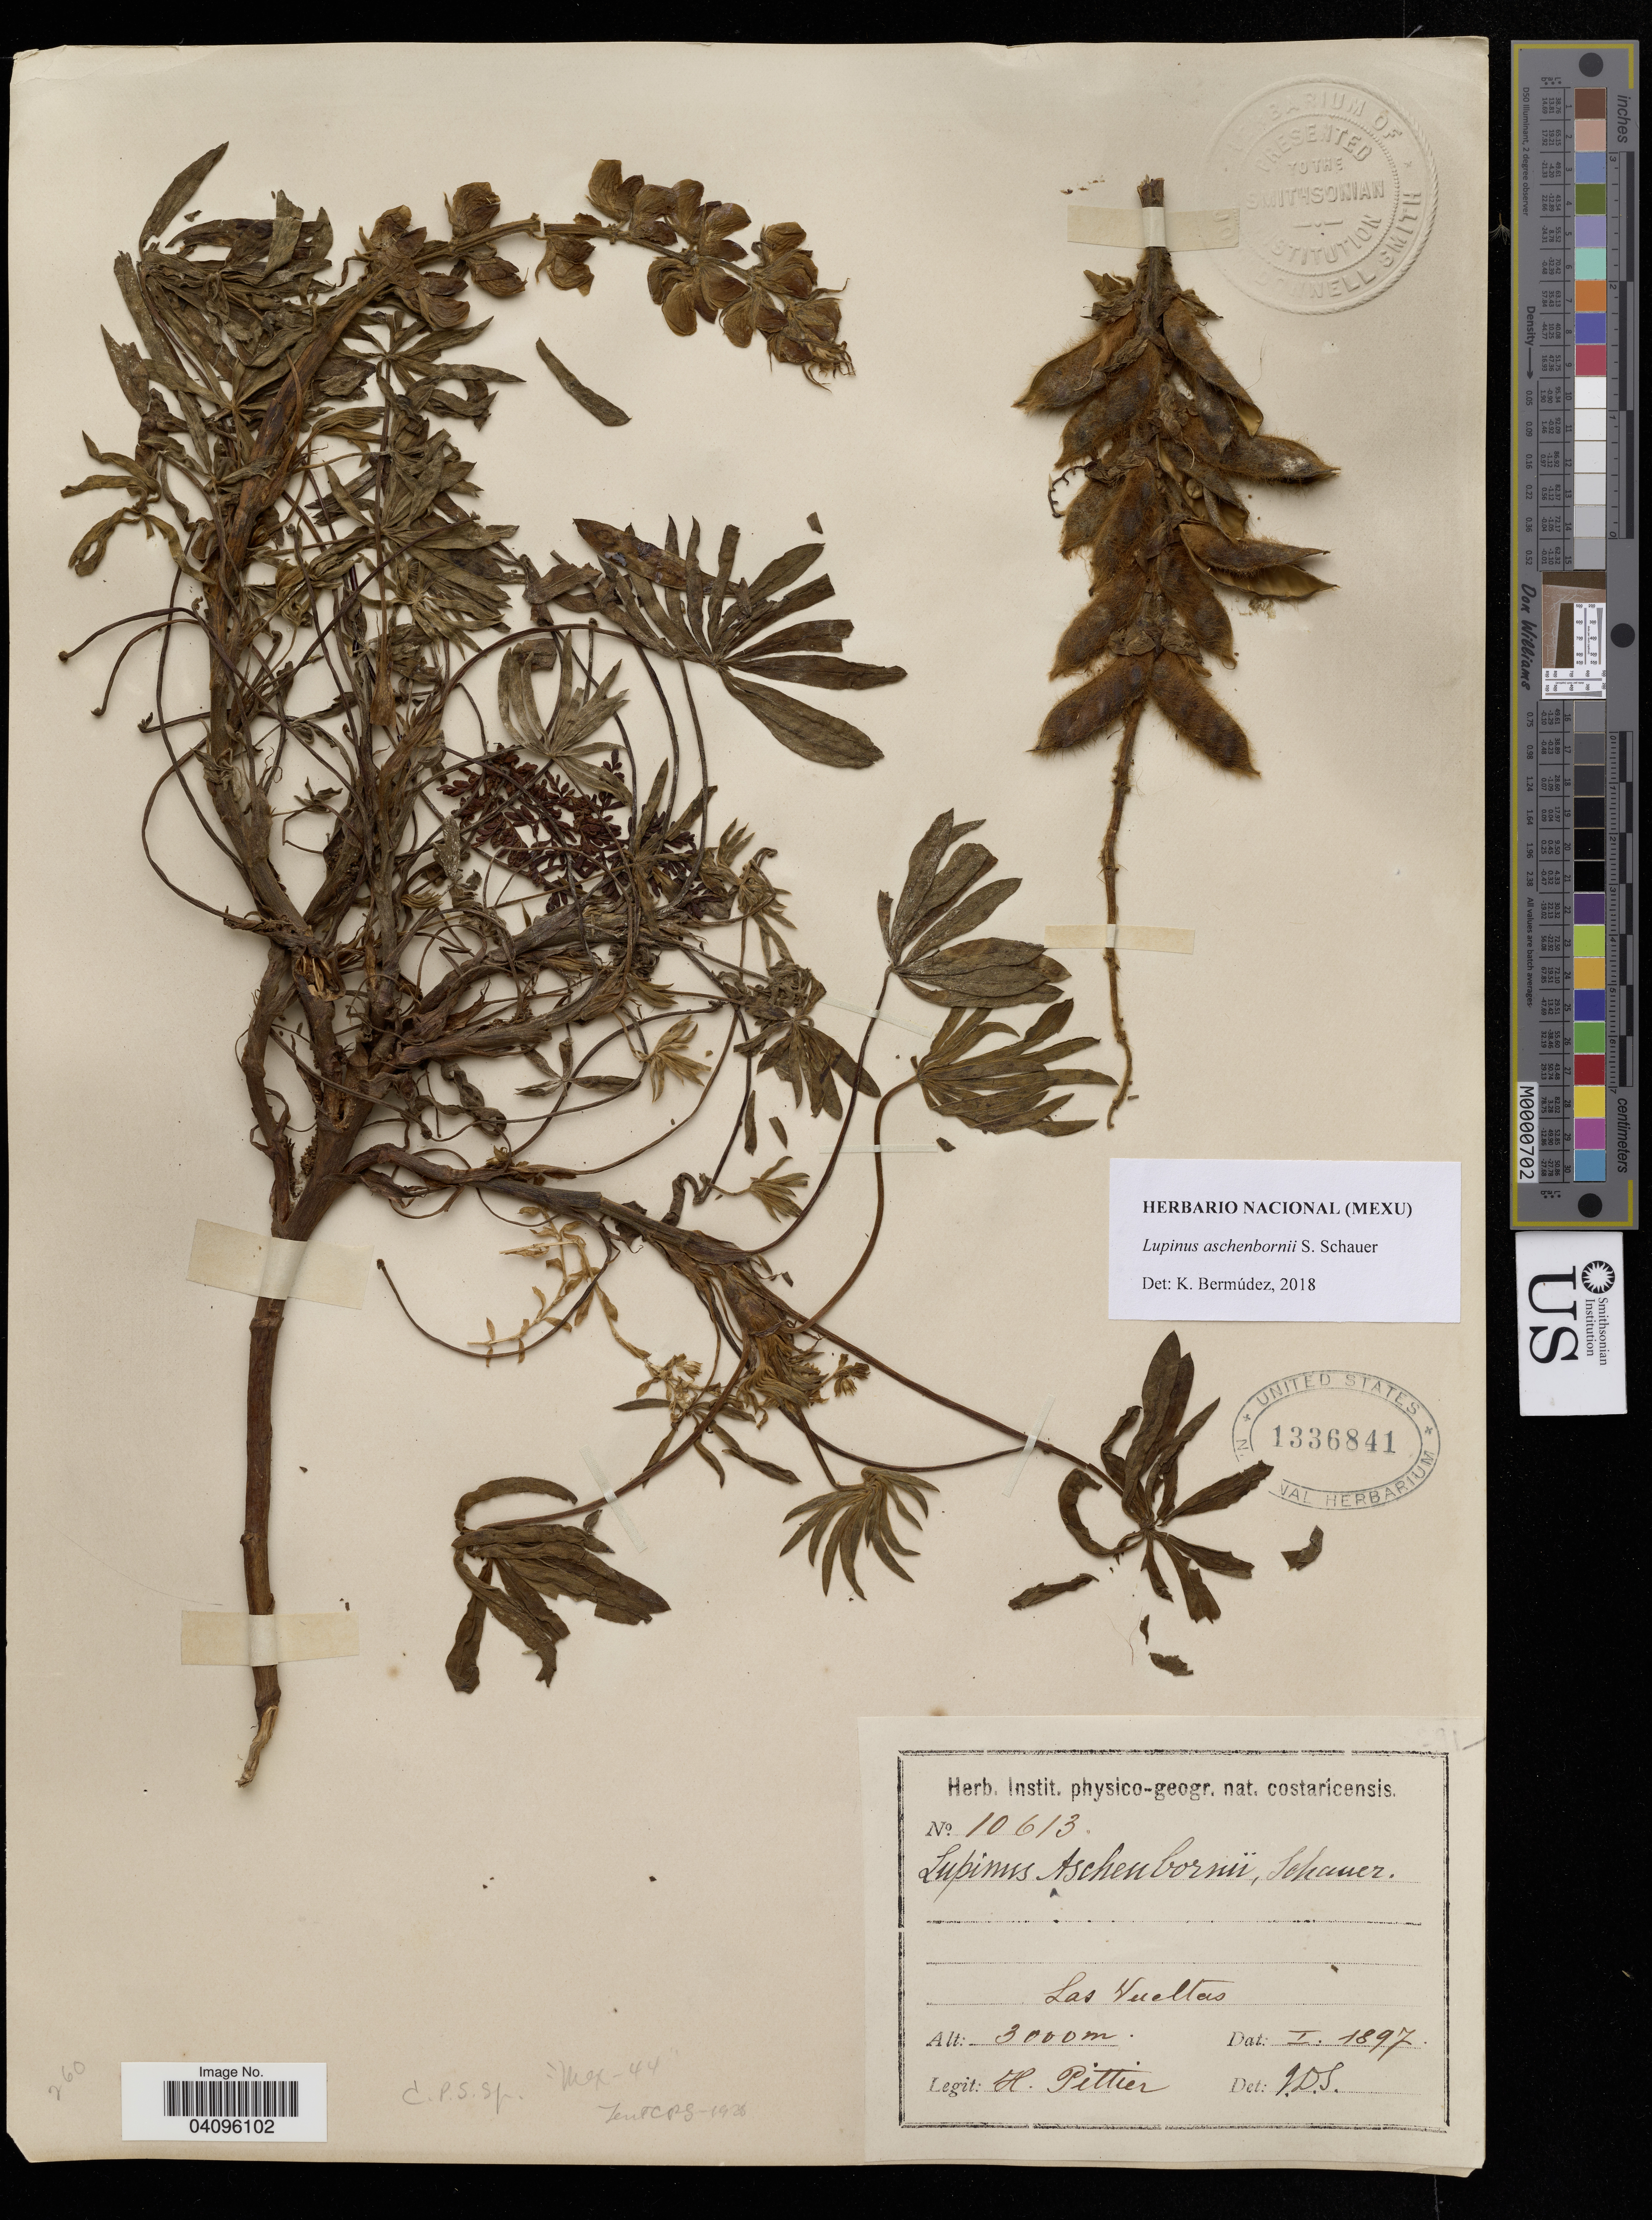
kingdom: Plantae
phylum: Tracheophyta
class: Magnoliopsida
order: Fabales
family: Fabaceae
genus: Lupinus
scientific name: Lupinus aschenbornii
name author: S. Schauer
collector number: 10613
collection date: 1897-01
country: El Salvador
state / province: Chalatenango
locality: Las Vueltas.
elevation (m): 3000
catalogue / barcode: US 1336841